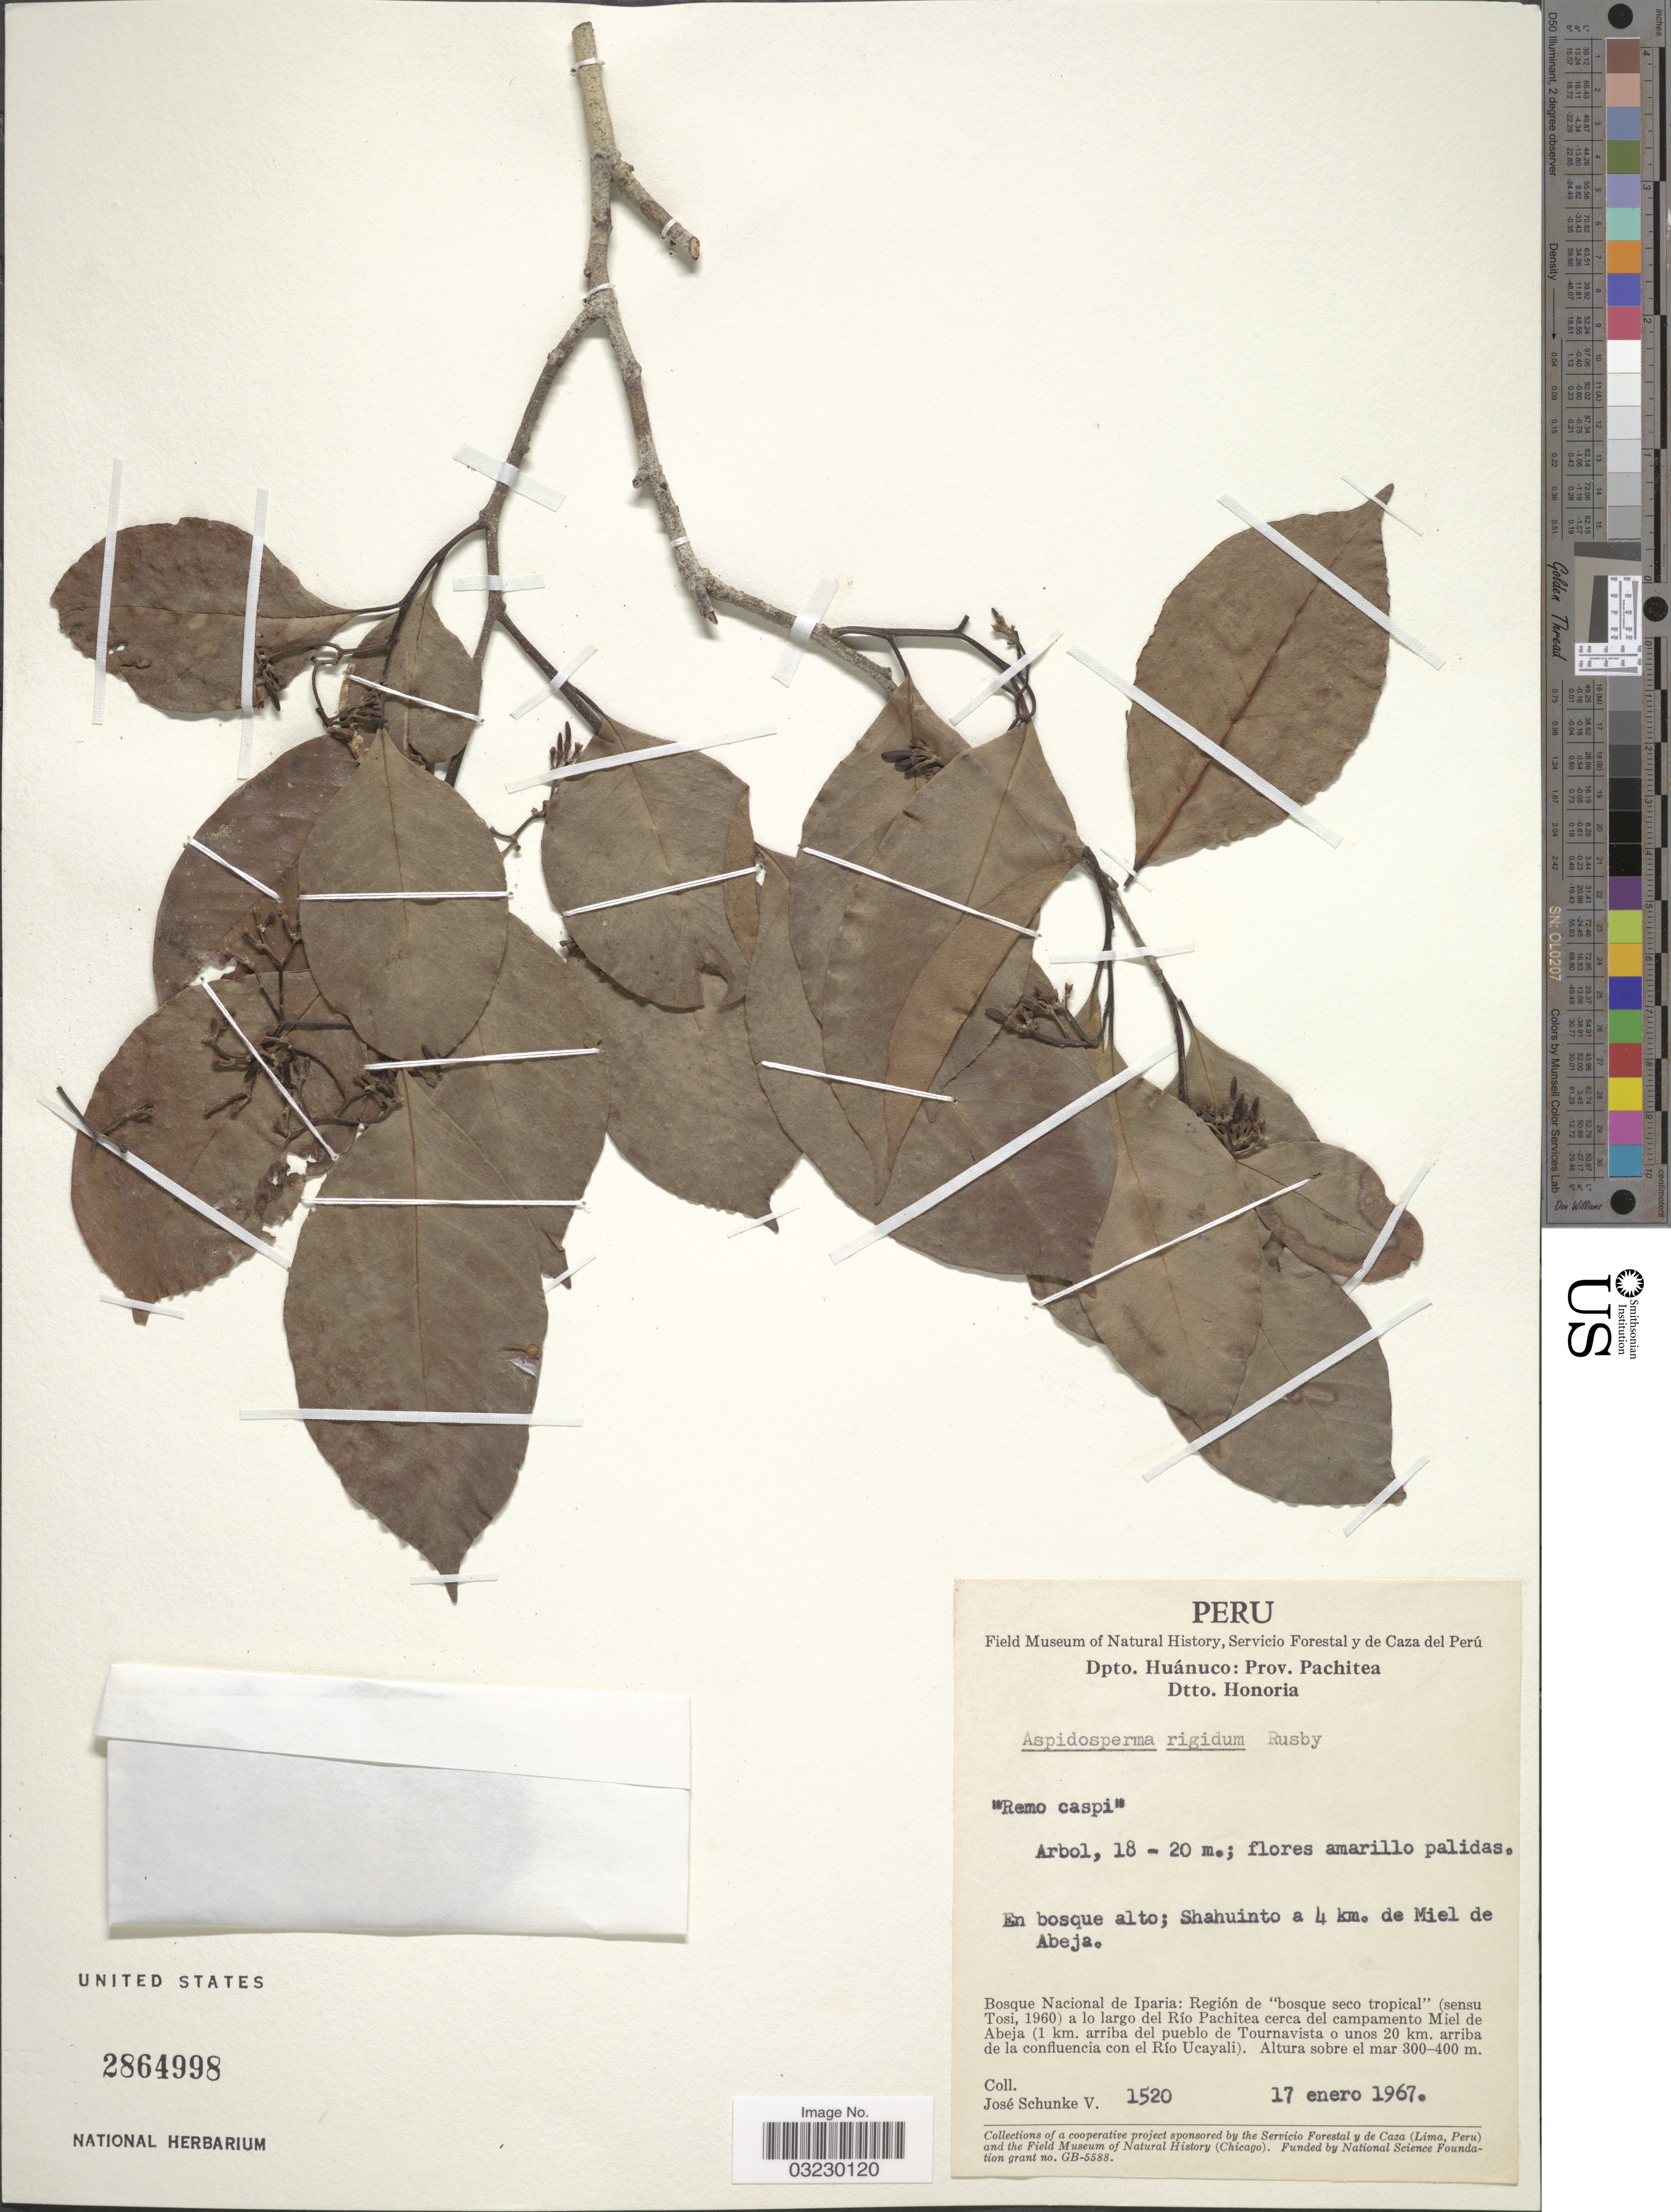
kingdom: Plantae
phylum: Tracheophyta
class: Magnoliopsida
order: Gentianales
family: Apocynaceae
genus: Aspidosperma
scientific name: Aspidosperma rigidum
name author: Rusby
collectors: J. Schunke Vigo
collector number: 1520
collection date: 1967-01-17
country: Peru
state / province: Huánuco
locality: Dpto. Huánuco: Prov. Pachitea. Dtto. Honoria. Shahuinto a 4 km. de Miel de Abeja. Bosque Nacional de Iparia: Región de "bosque seco tropical" a lo largo del Río Pachitea cerca del campamento Miel de Abeja (1 km. arriba del pueblo de Tournavista o unos 20 km. arriba de la confluencia con el Río Ucayali).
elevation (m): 300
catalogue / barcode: US 2864998